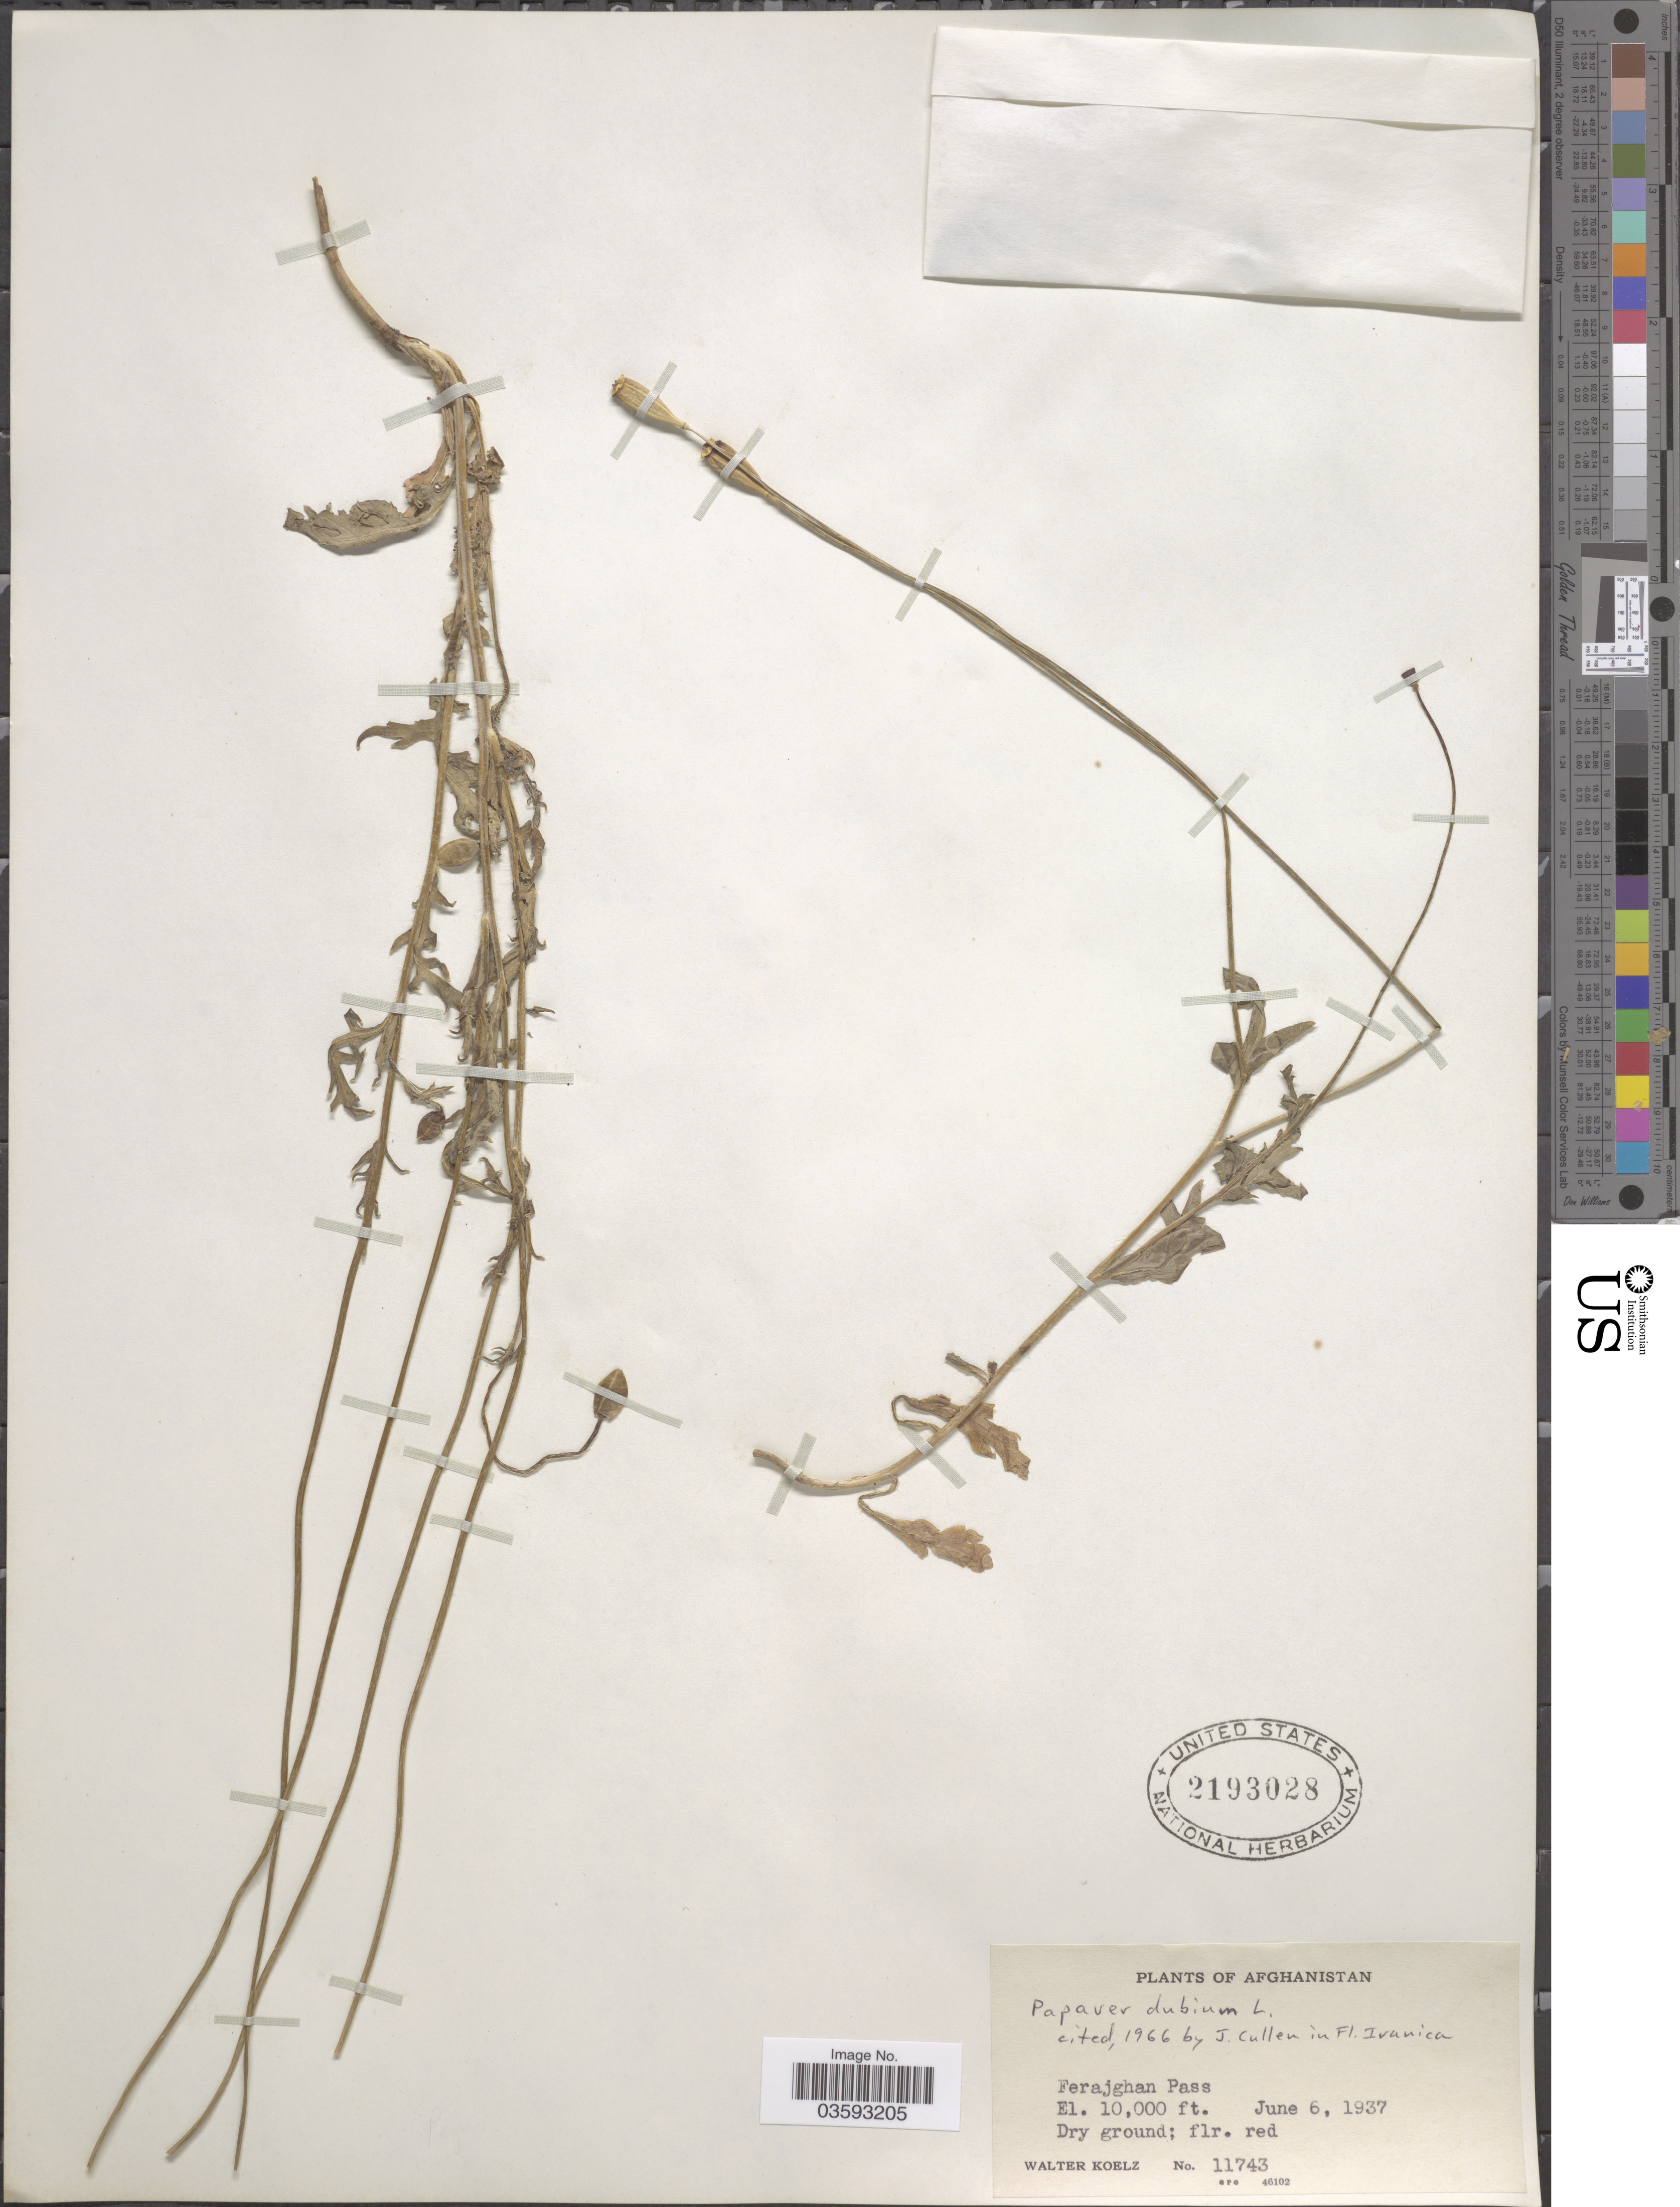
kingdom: Plantae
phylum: Tracheophyta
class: Magnoliopsida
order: Ranunculales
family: Papaveraceae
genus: Papaver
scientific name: Papaver dubium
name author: L.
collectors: W. N. Koelz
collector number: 11743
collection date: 1937-06-06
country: Afghanistan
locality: Ferajghan Pass.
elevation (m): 3048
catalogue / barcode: US 2193028